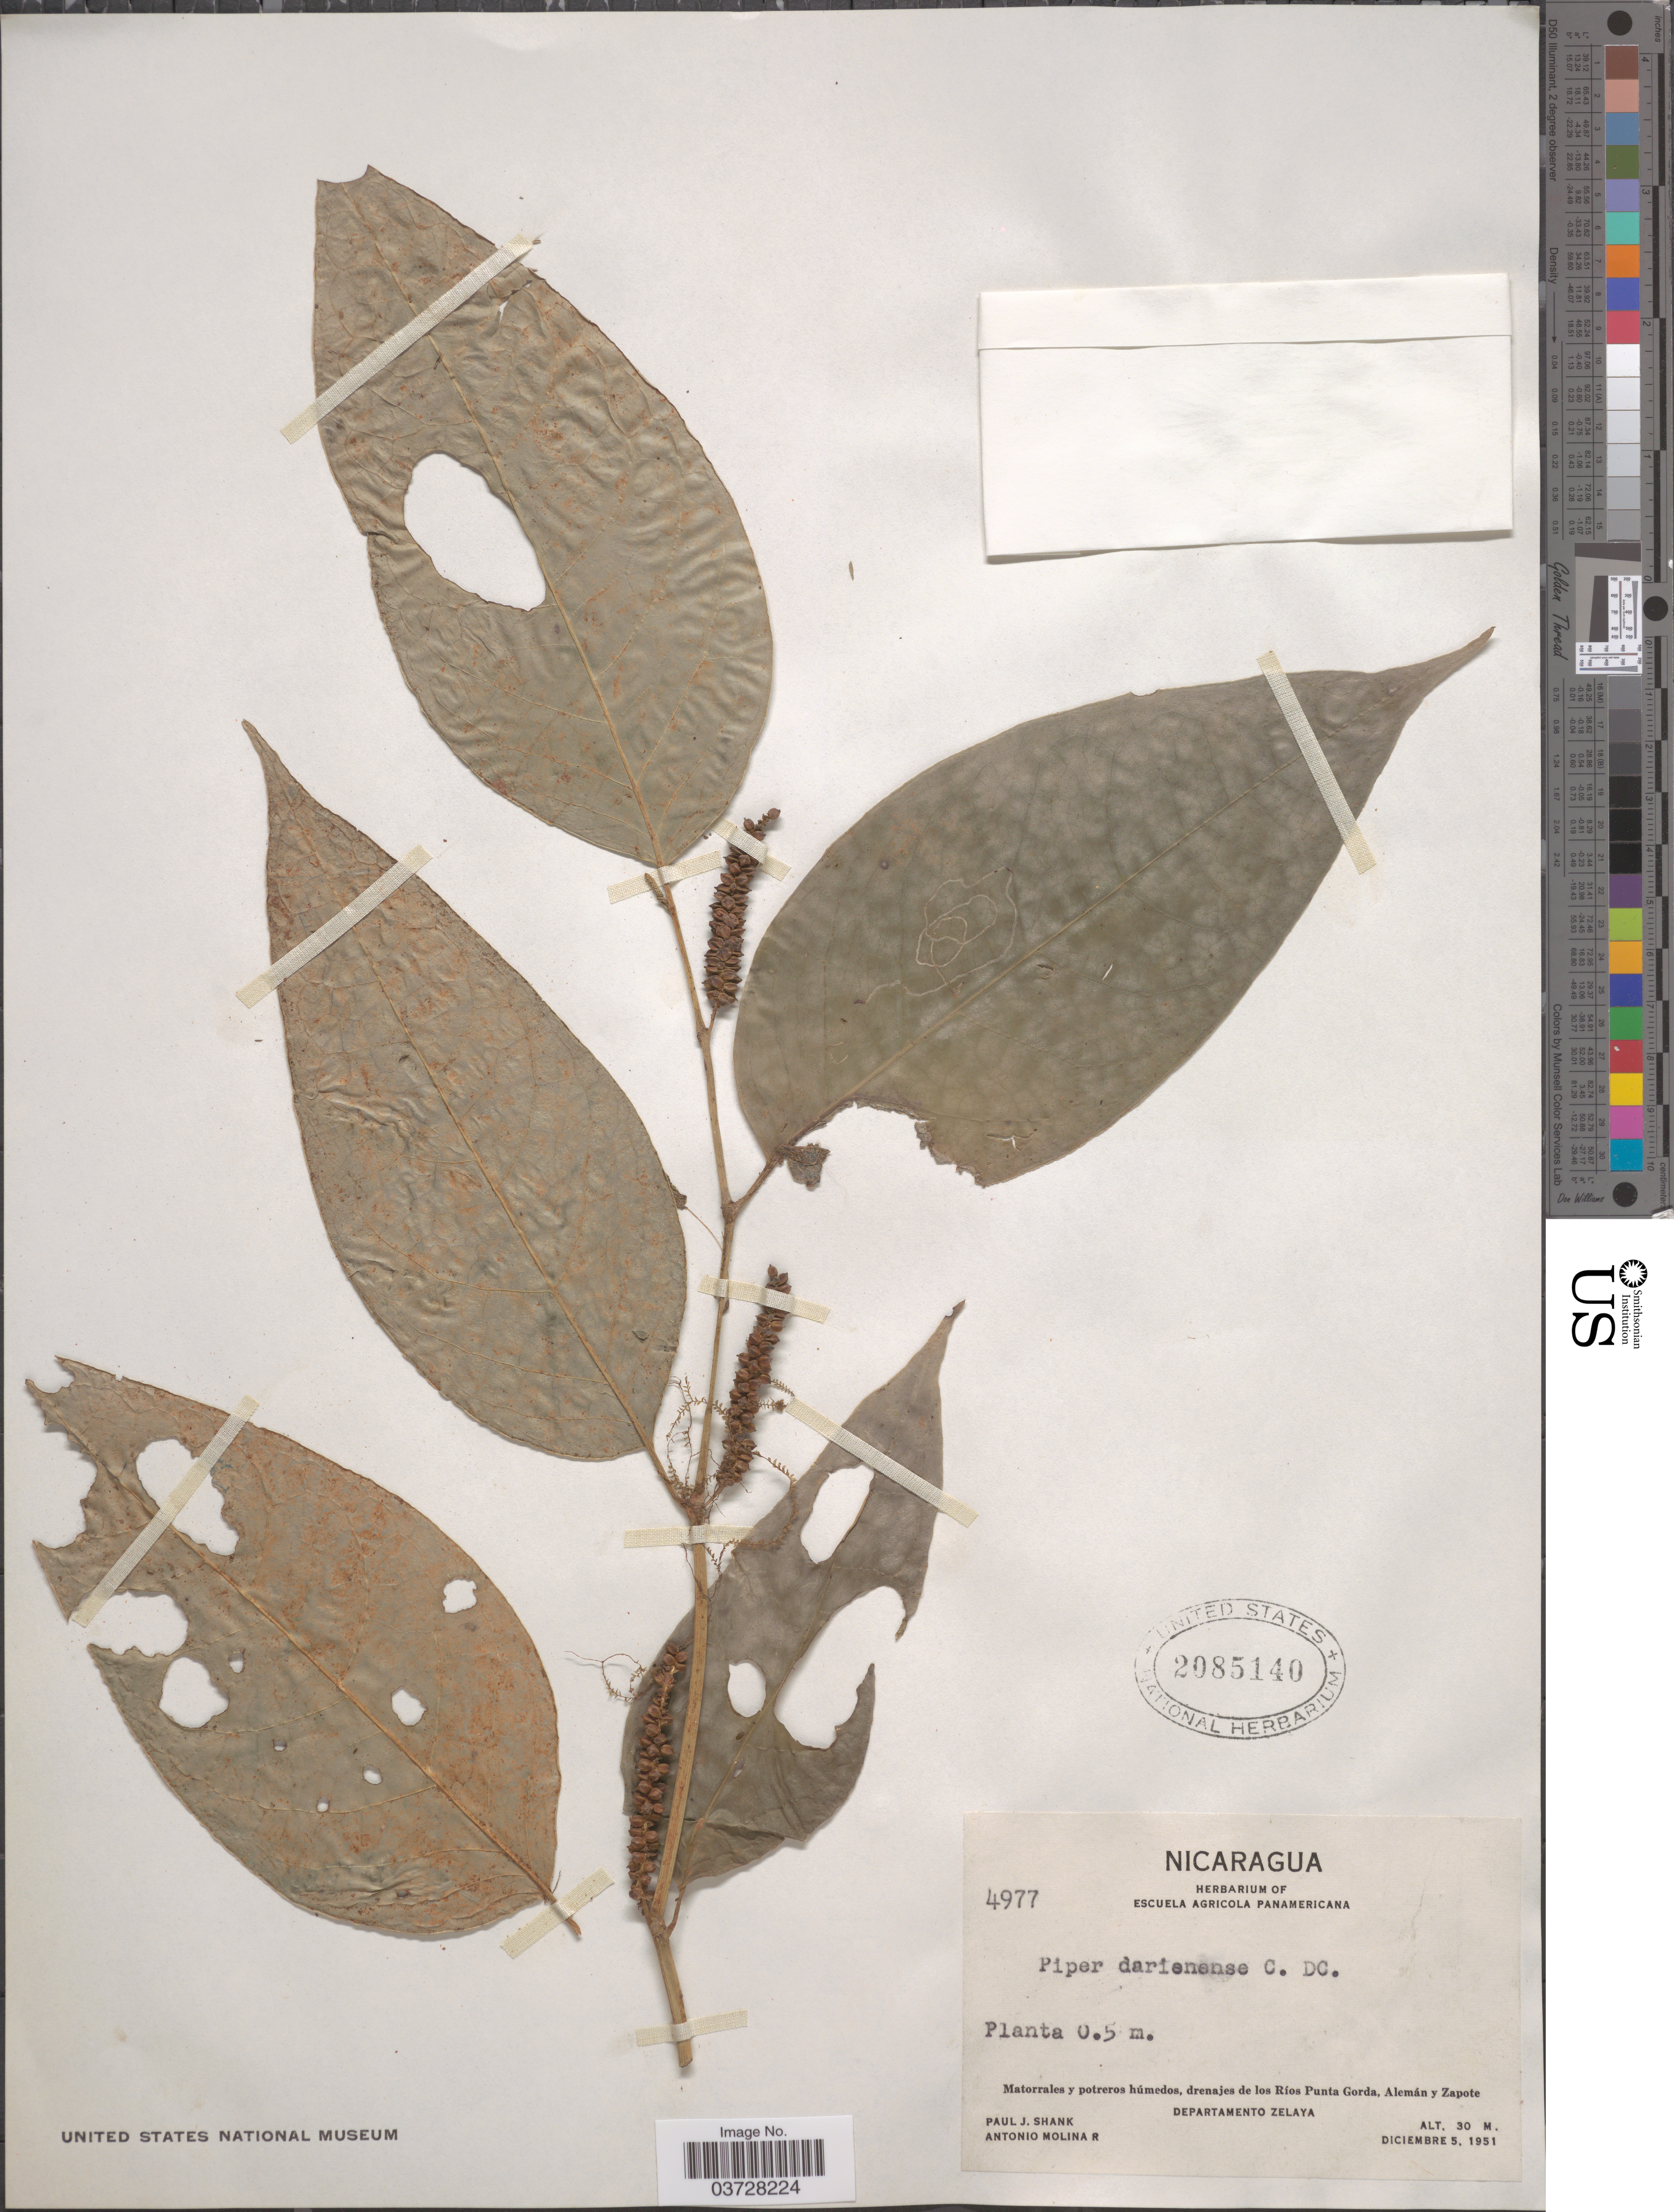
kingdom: Plantae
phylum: Tracheophyta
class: Magnoliopsida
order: Piperales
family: Piperaceae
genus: Piper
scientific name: Piper darienense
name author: C. DC.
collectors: P. J. Shank & A. Molina R.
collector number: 4977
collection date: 1951-12-05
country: Nicaragua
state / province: Atlántico Sur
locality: Matorrales y potreros húmedos, drenajes de los Ríos Punta Gorda, Alemán y Zapote. Departamento Zelaya.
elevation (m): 30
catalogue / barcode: US 2085140